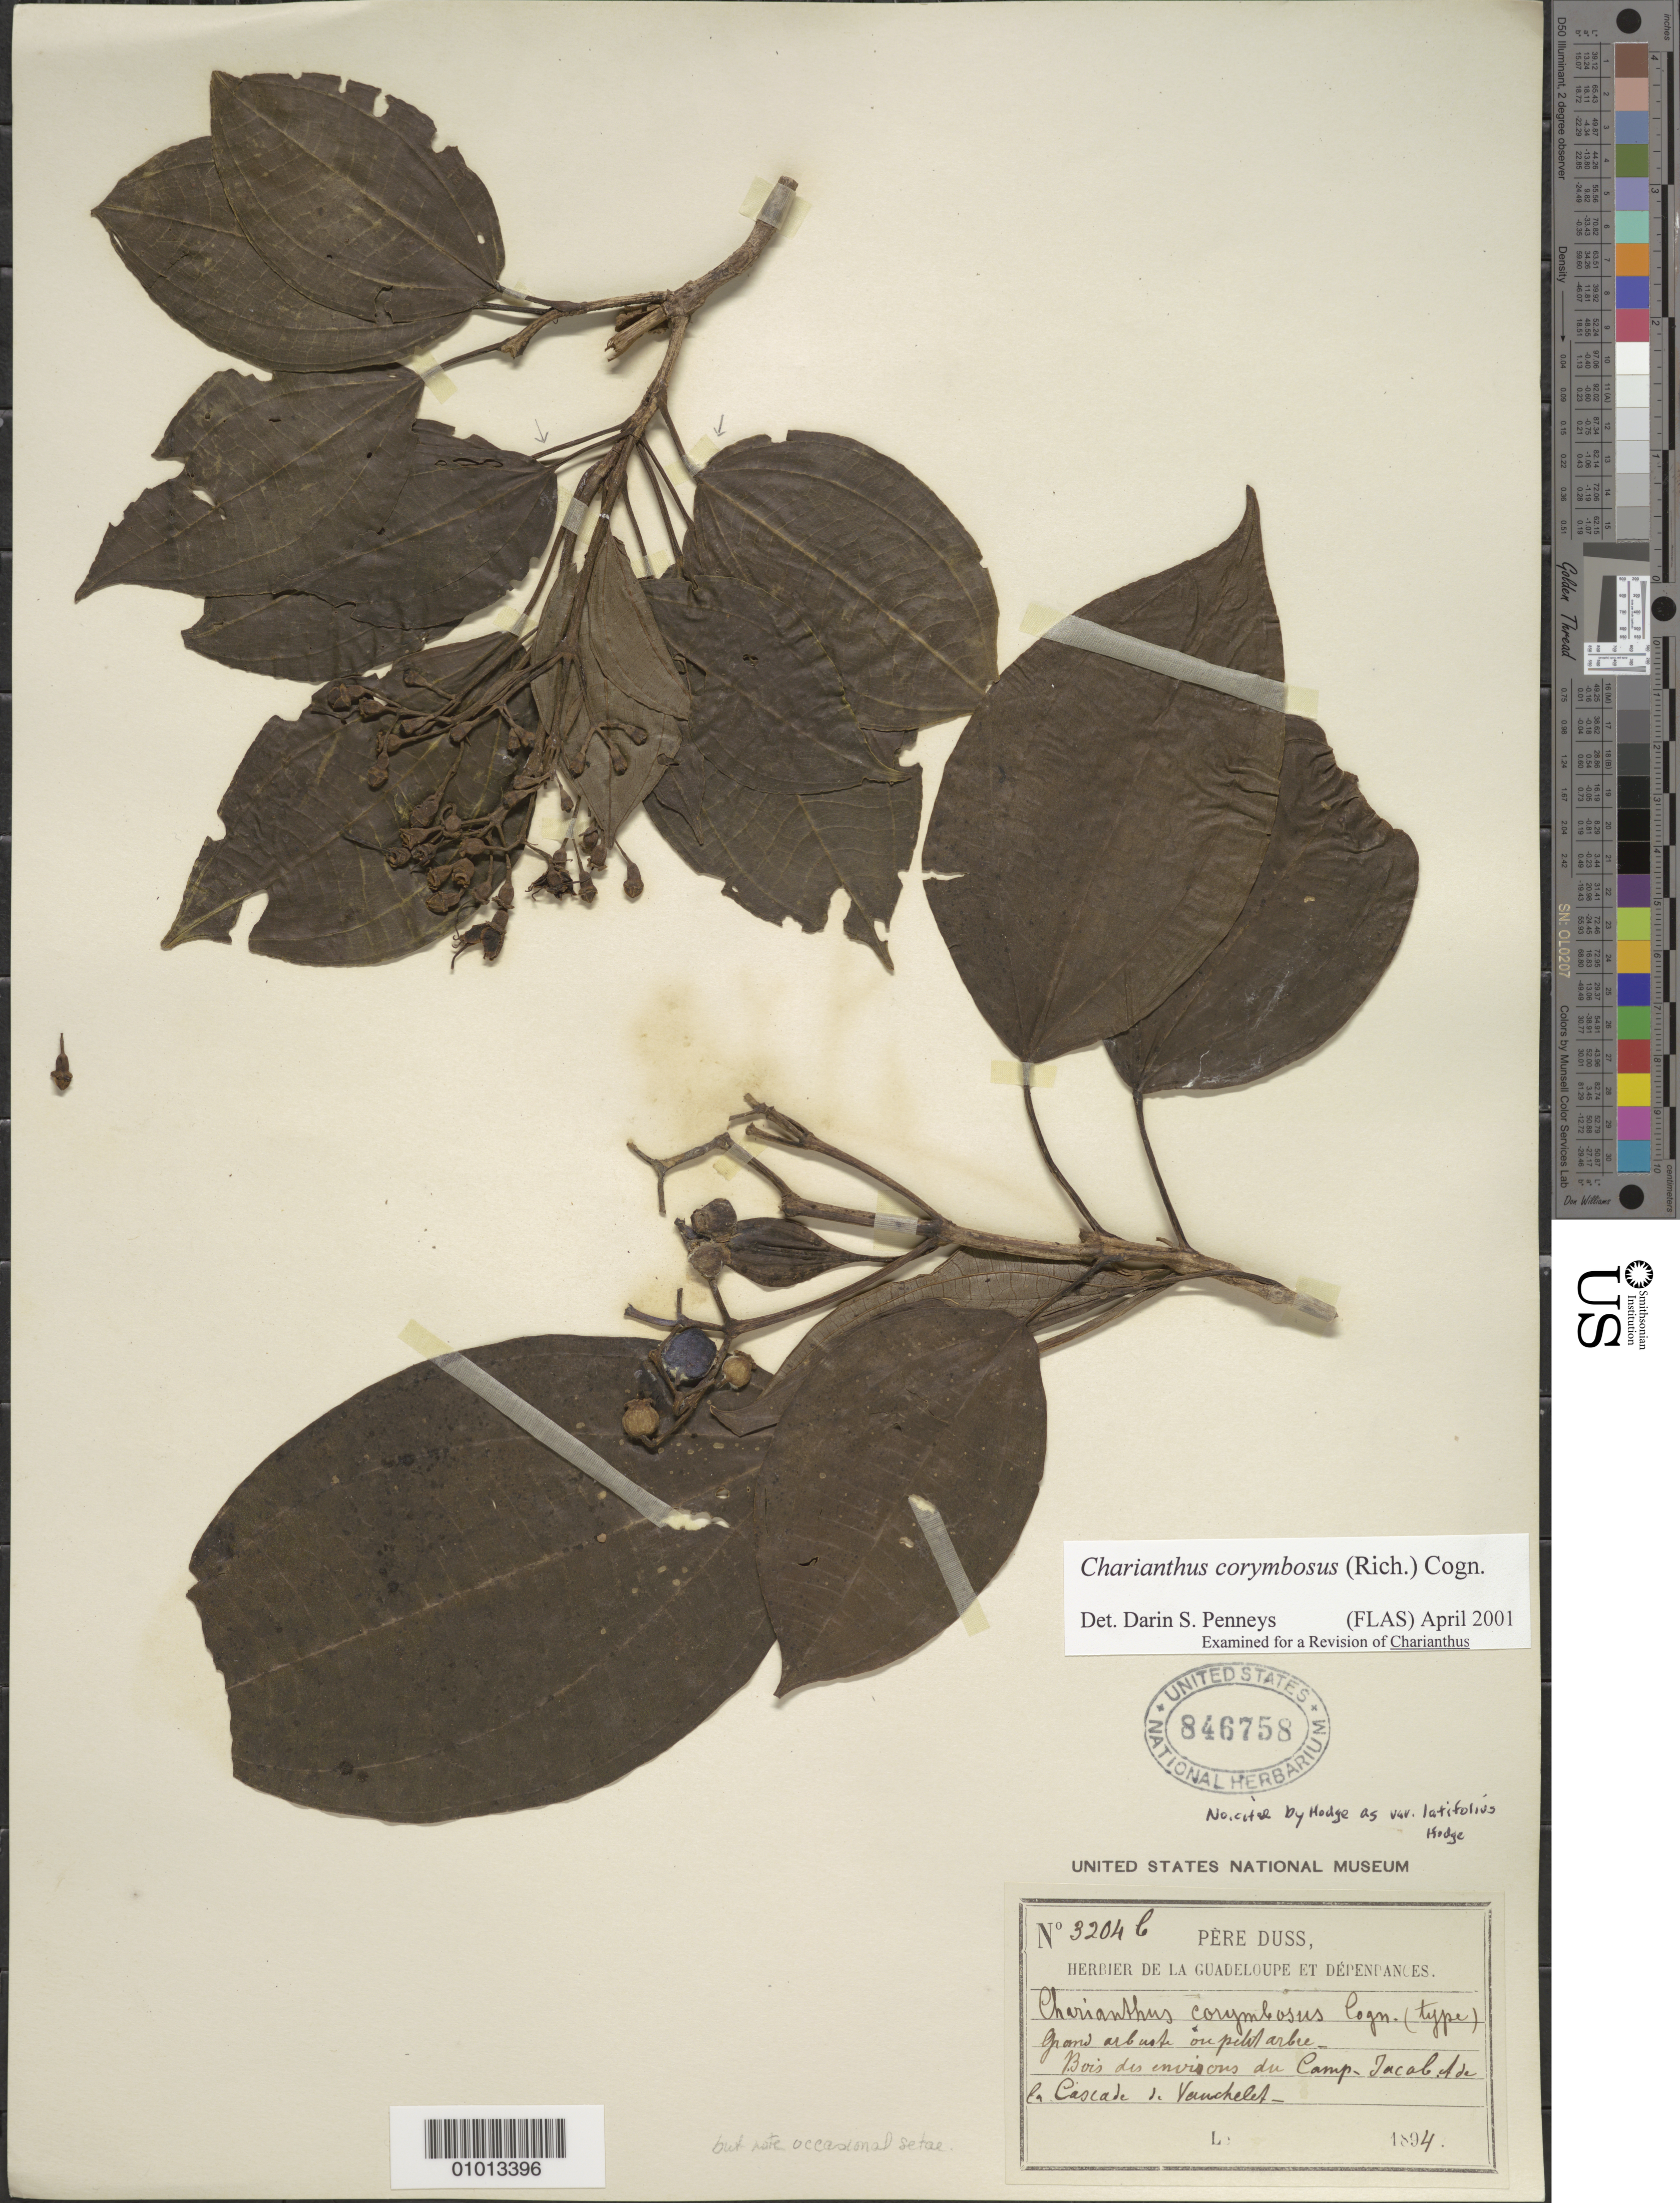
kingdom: Plantae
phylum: Tracheophyta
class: Magnoliopsida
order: Myrtales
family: Melastomataceae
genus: Charianthus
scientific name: Charianthus corymbosus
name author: (Rich.) Cogn.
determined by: Penneys, D. S.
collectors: Père Duss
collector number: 3204 b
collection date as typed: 1894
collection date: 1894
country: Guadeloupe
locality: Camp Jacot et de La Cascade de Vauchlet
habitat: Bois de environs du camp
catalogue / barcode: US 846758